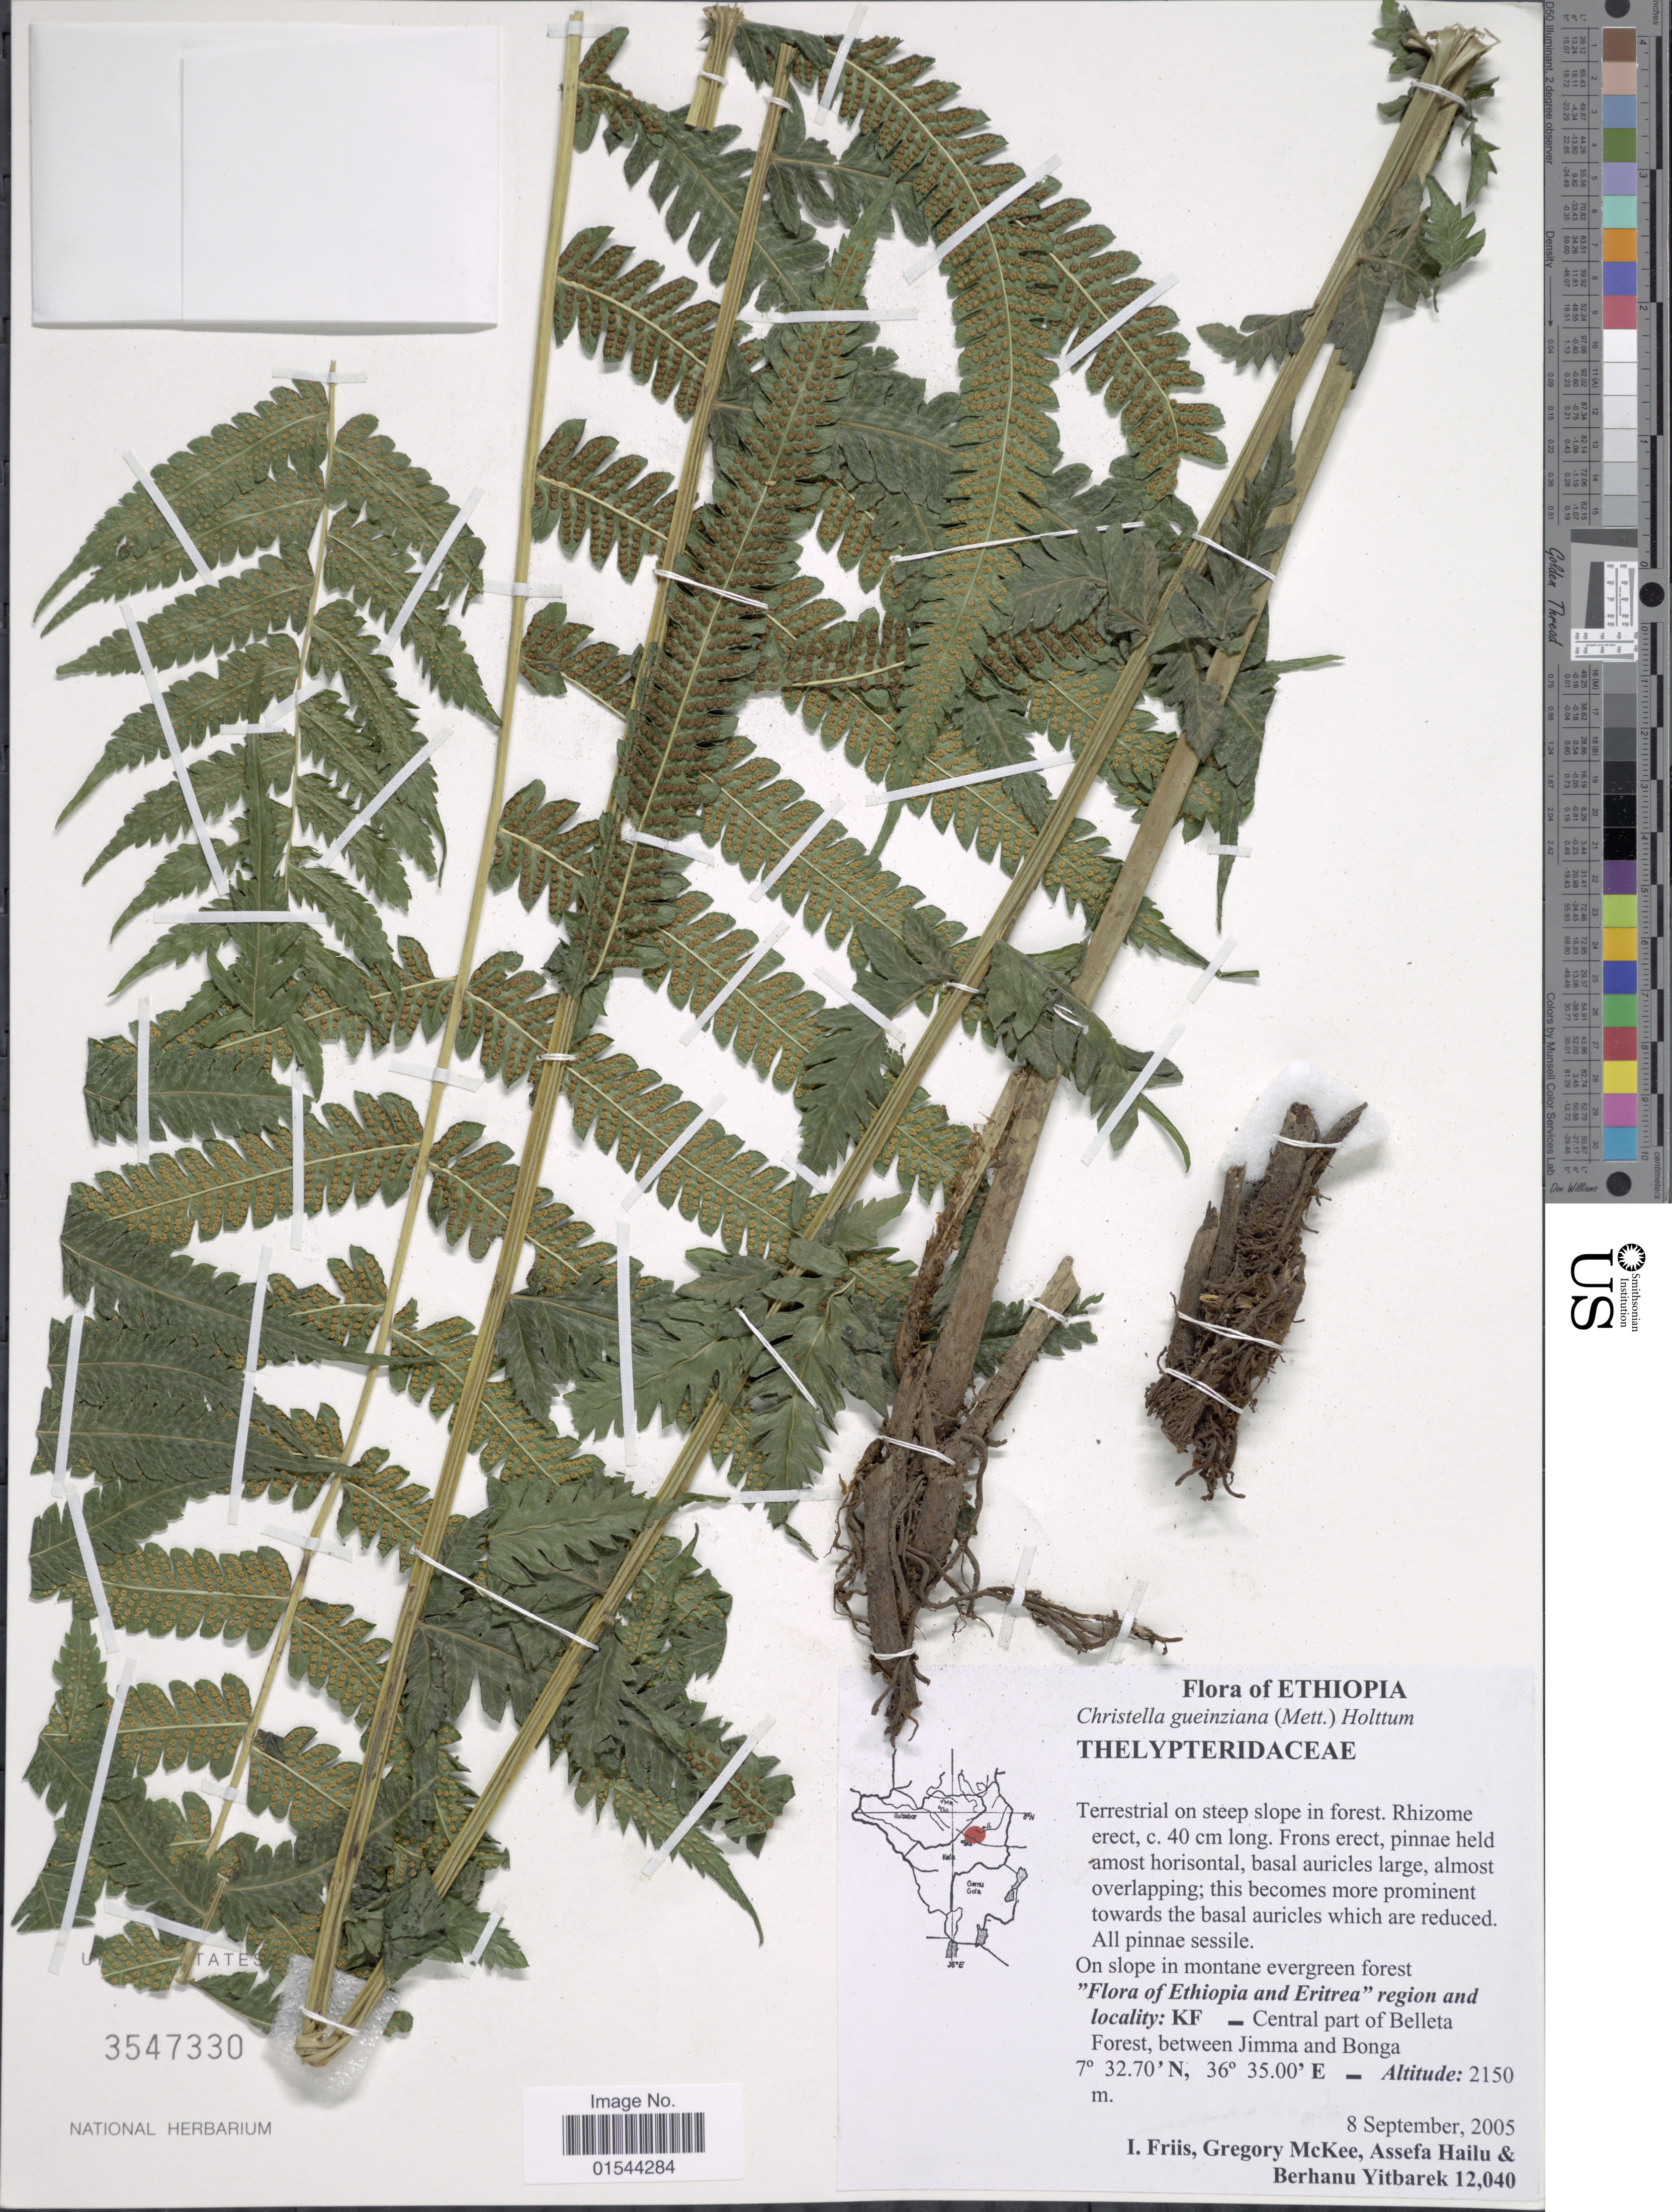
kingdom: Plantae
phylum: Tracheophyta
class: Polypodiopsida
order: Polypodiales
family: Thelypteridaceae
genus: Christella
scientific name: Christella gueinziana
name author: (Mett.) Holttum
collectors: I. Friis, G. S. McKee, A. Hailu & B. Yitbarek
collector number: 12040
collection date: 2005-09-08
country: Ethiopia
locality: Ethiopia and Eritrea,KF _ Central part of Belleta Forest, between Jimma and Bonga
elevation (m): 2150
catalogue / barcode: US 3547330